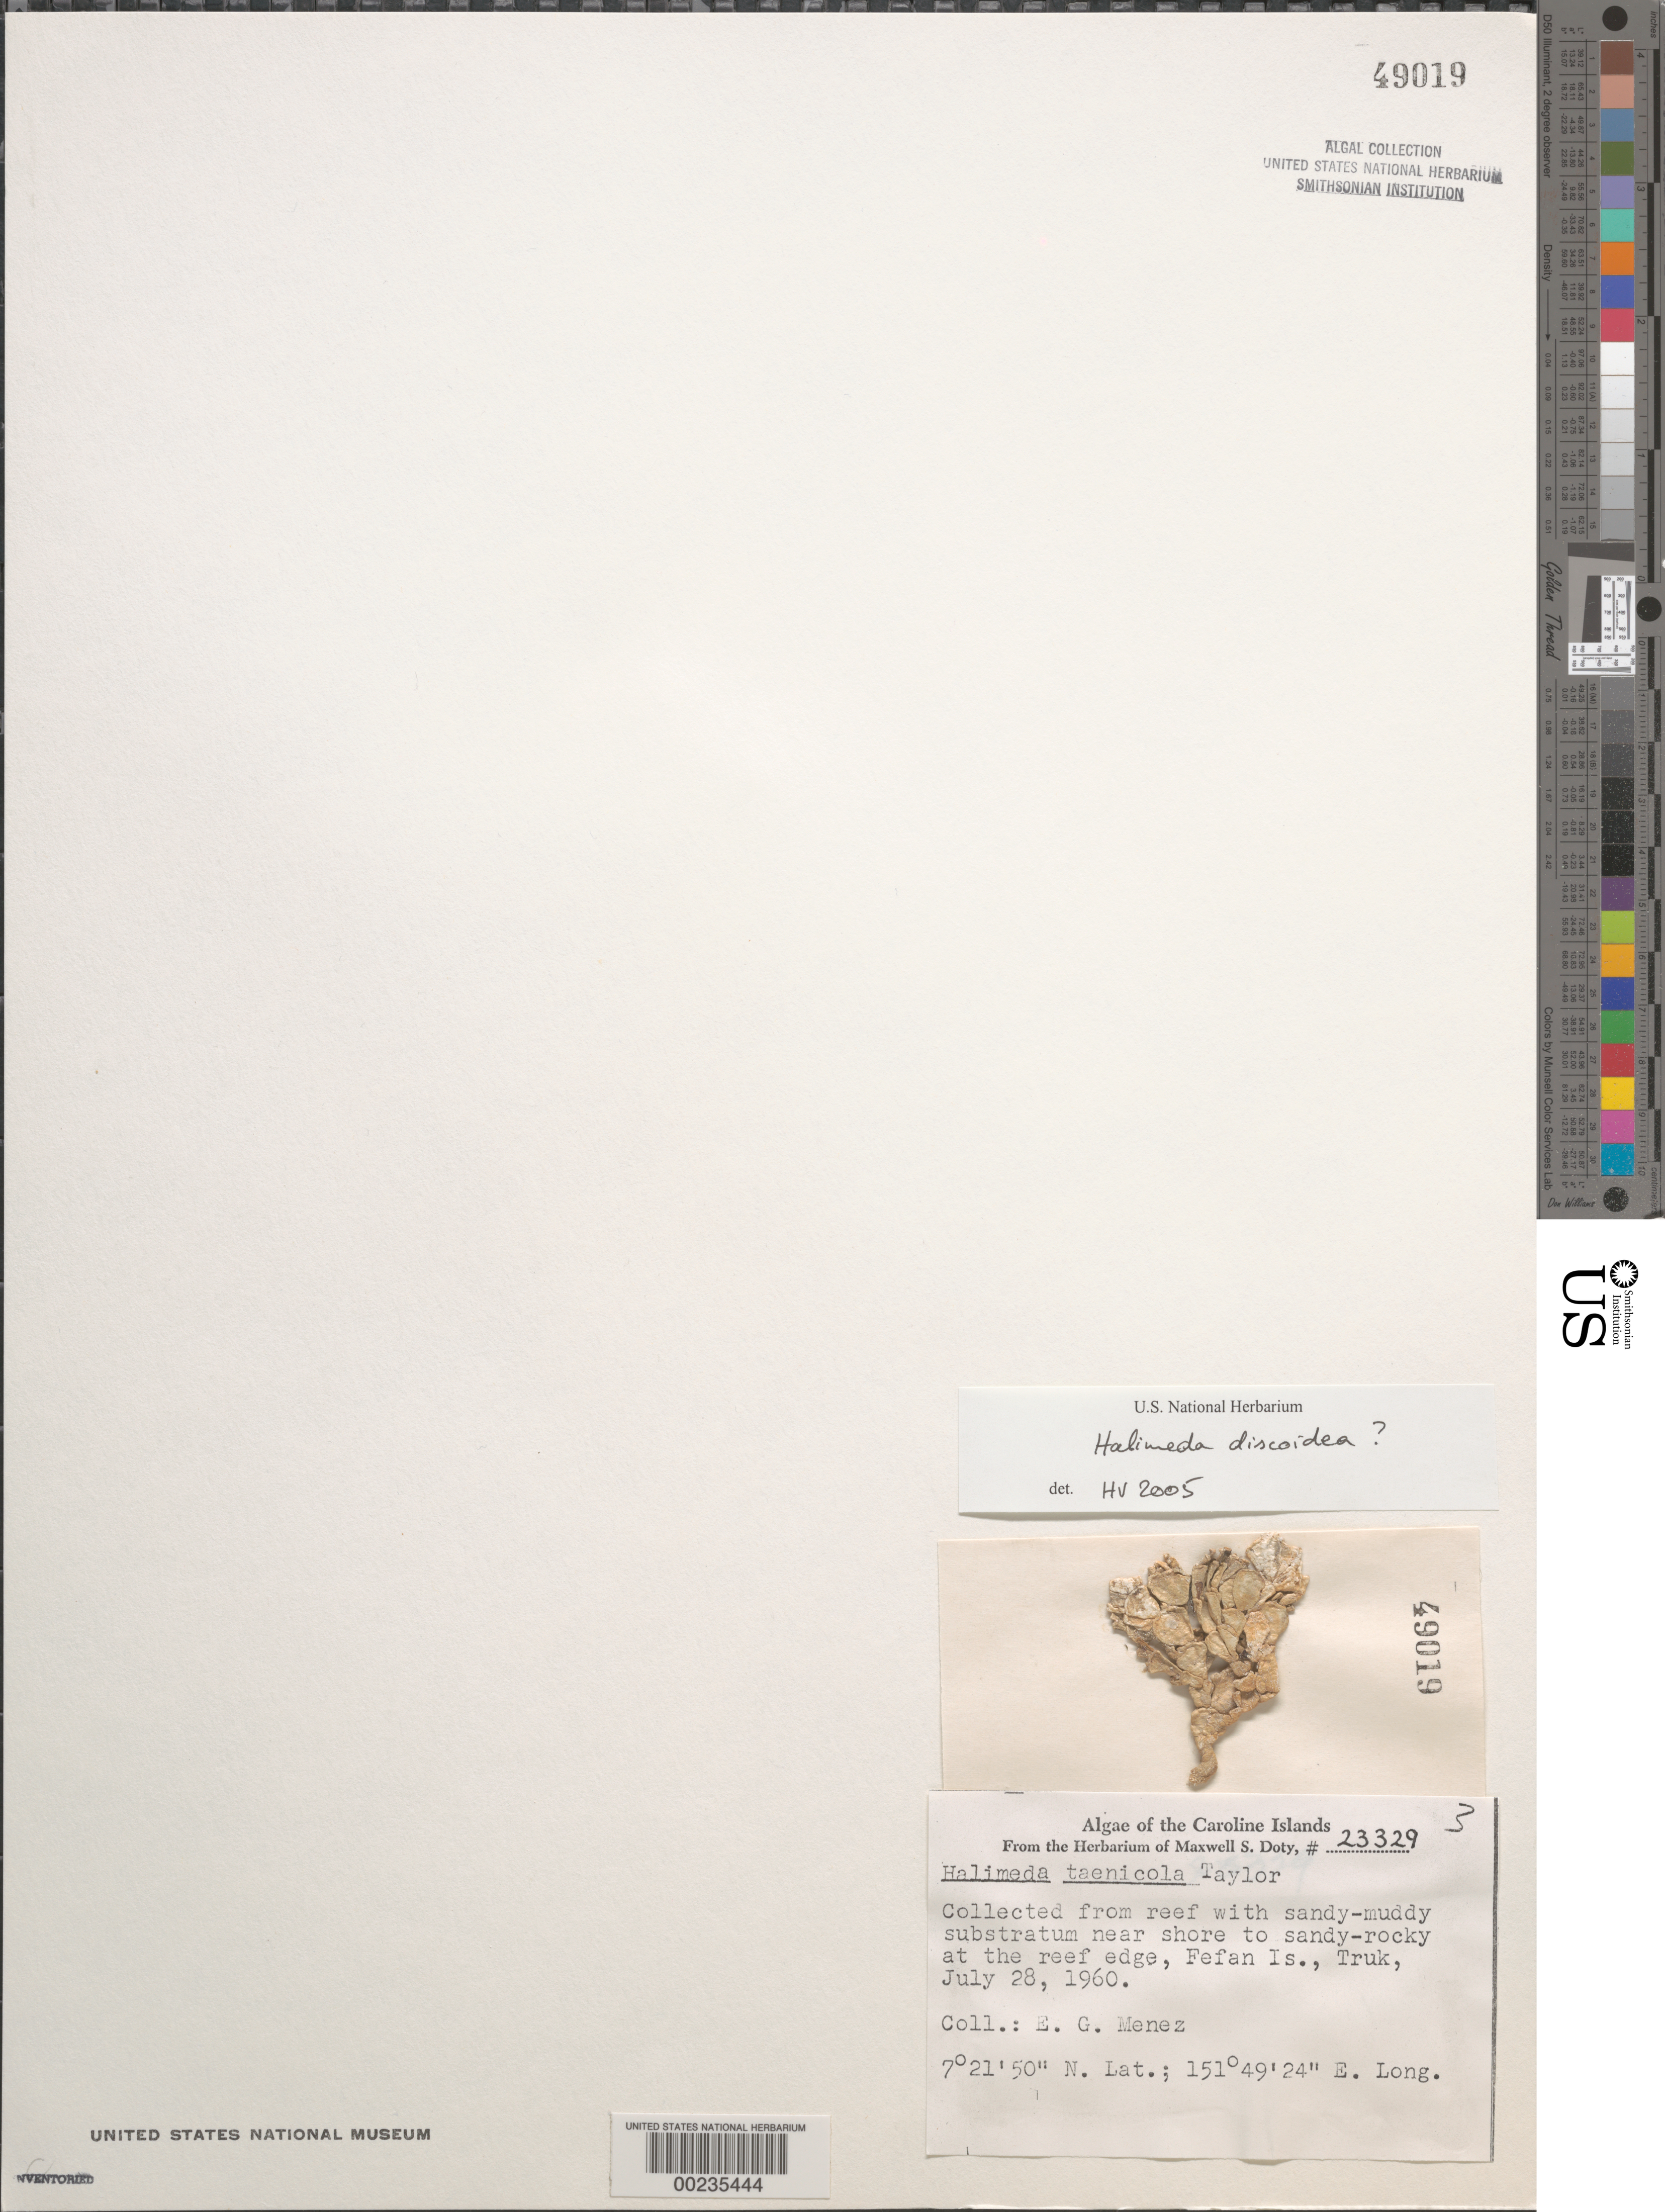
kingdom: Plantae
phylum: Chlorophyta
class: Ulvophyceae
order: Bryopsidales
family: Halimedaceae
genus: Halimeda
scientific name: Halimeda discoidea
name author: Decne.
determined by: Verbruggen, H.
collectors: Meñez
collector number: MSD 23329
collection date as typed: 28 Jul 1960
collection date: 1960-07-28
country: Micronesia, Federated States of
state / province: Truk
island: Fefan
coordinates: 7 21' 50" N, 151 49' 24" E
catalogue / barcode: US 49019